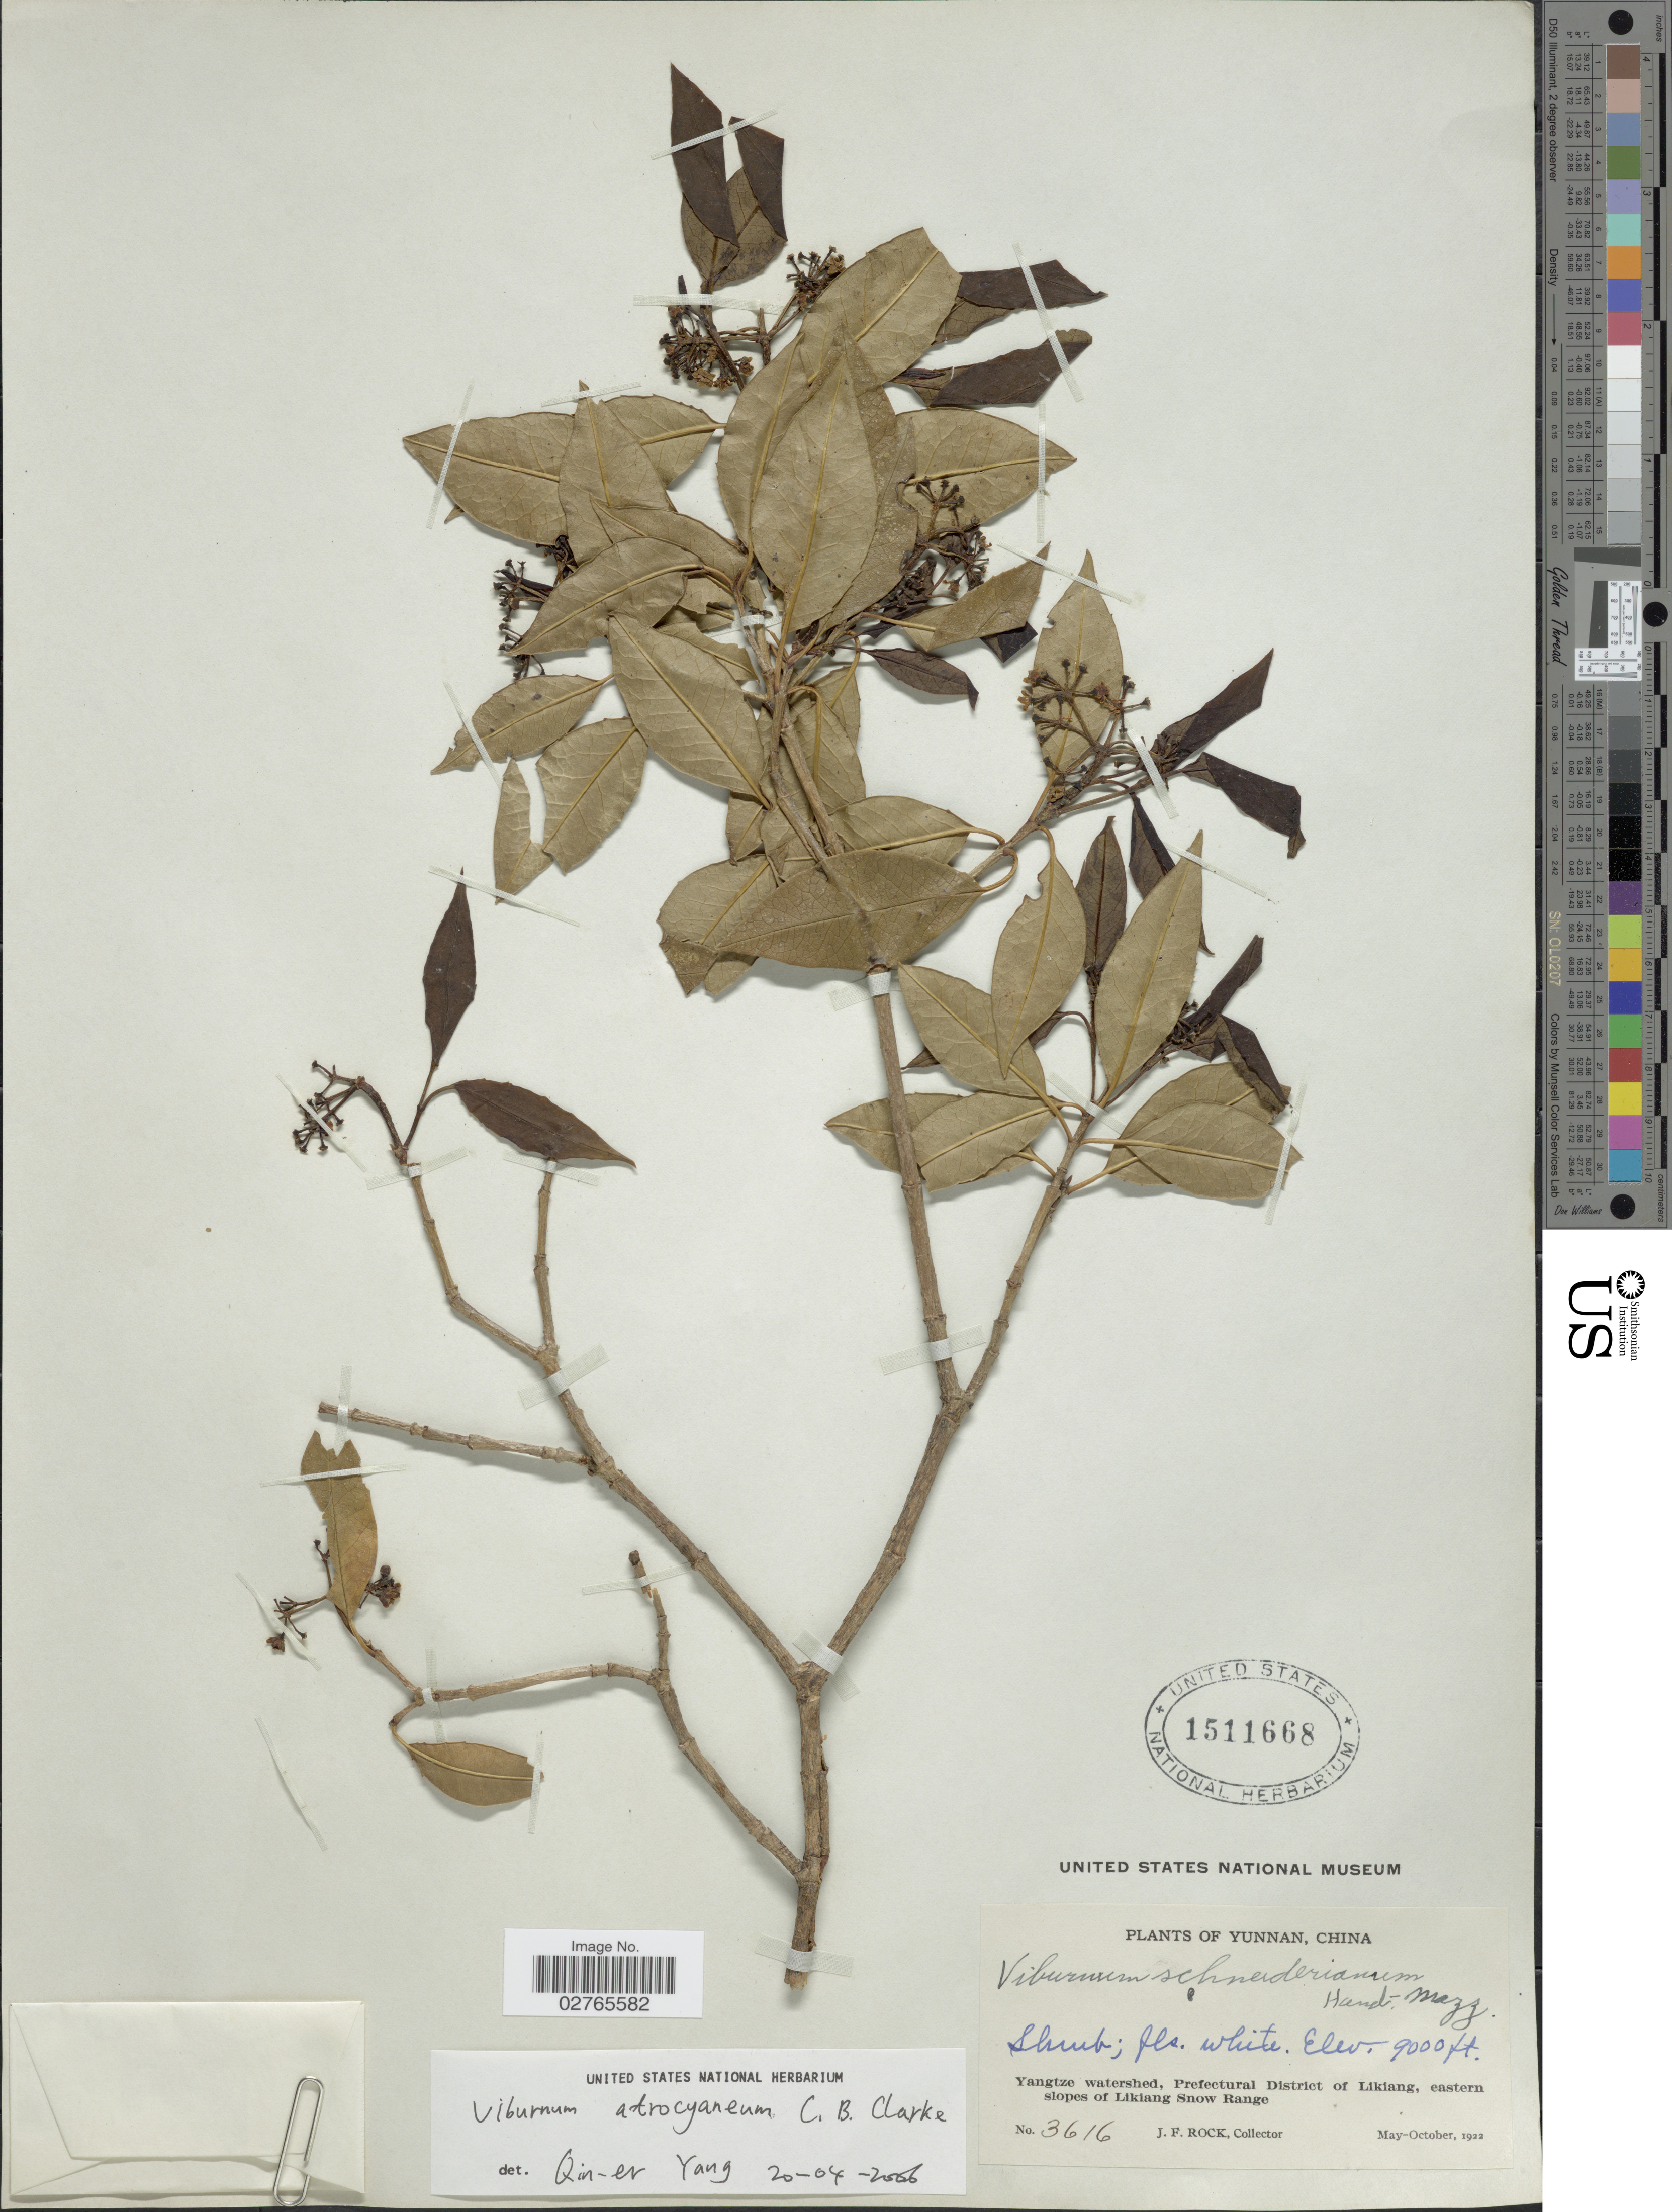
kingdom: Plantae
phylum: Tracheophyta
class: Magnoliopsida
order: Dipsacales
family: Viburnaceae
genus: Viburnum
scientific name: Viburnum atrocyaneum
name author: C.B. Clarke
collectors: J. Rock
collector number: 3616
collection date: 1922-05/1922-10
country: China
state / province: Yunnan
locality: Yangtze watershed, Prefectural District of Likiang, eastern slopes of Likiang Snow Range.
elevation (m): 2743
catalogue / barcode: US 1511668